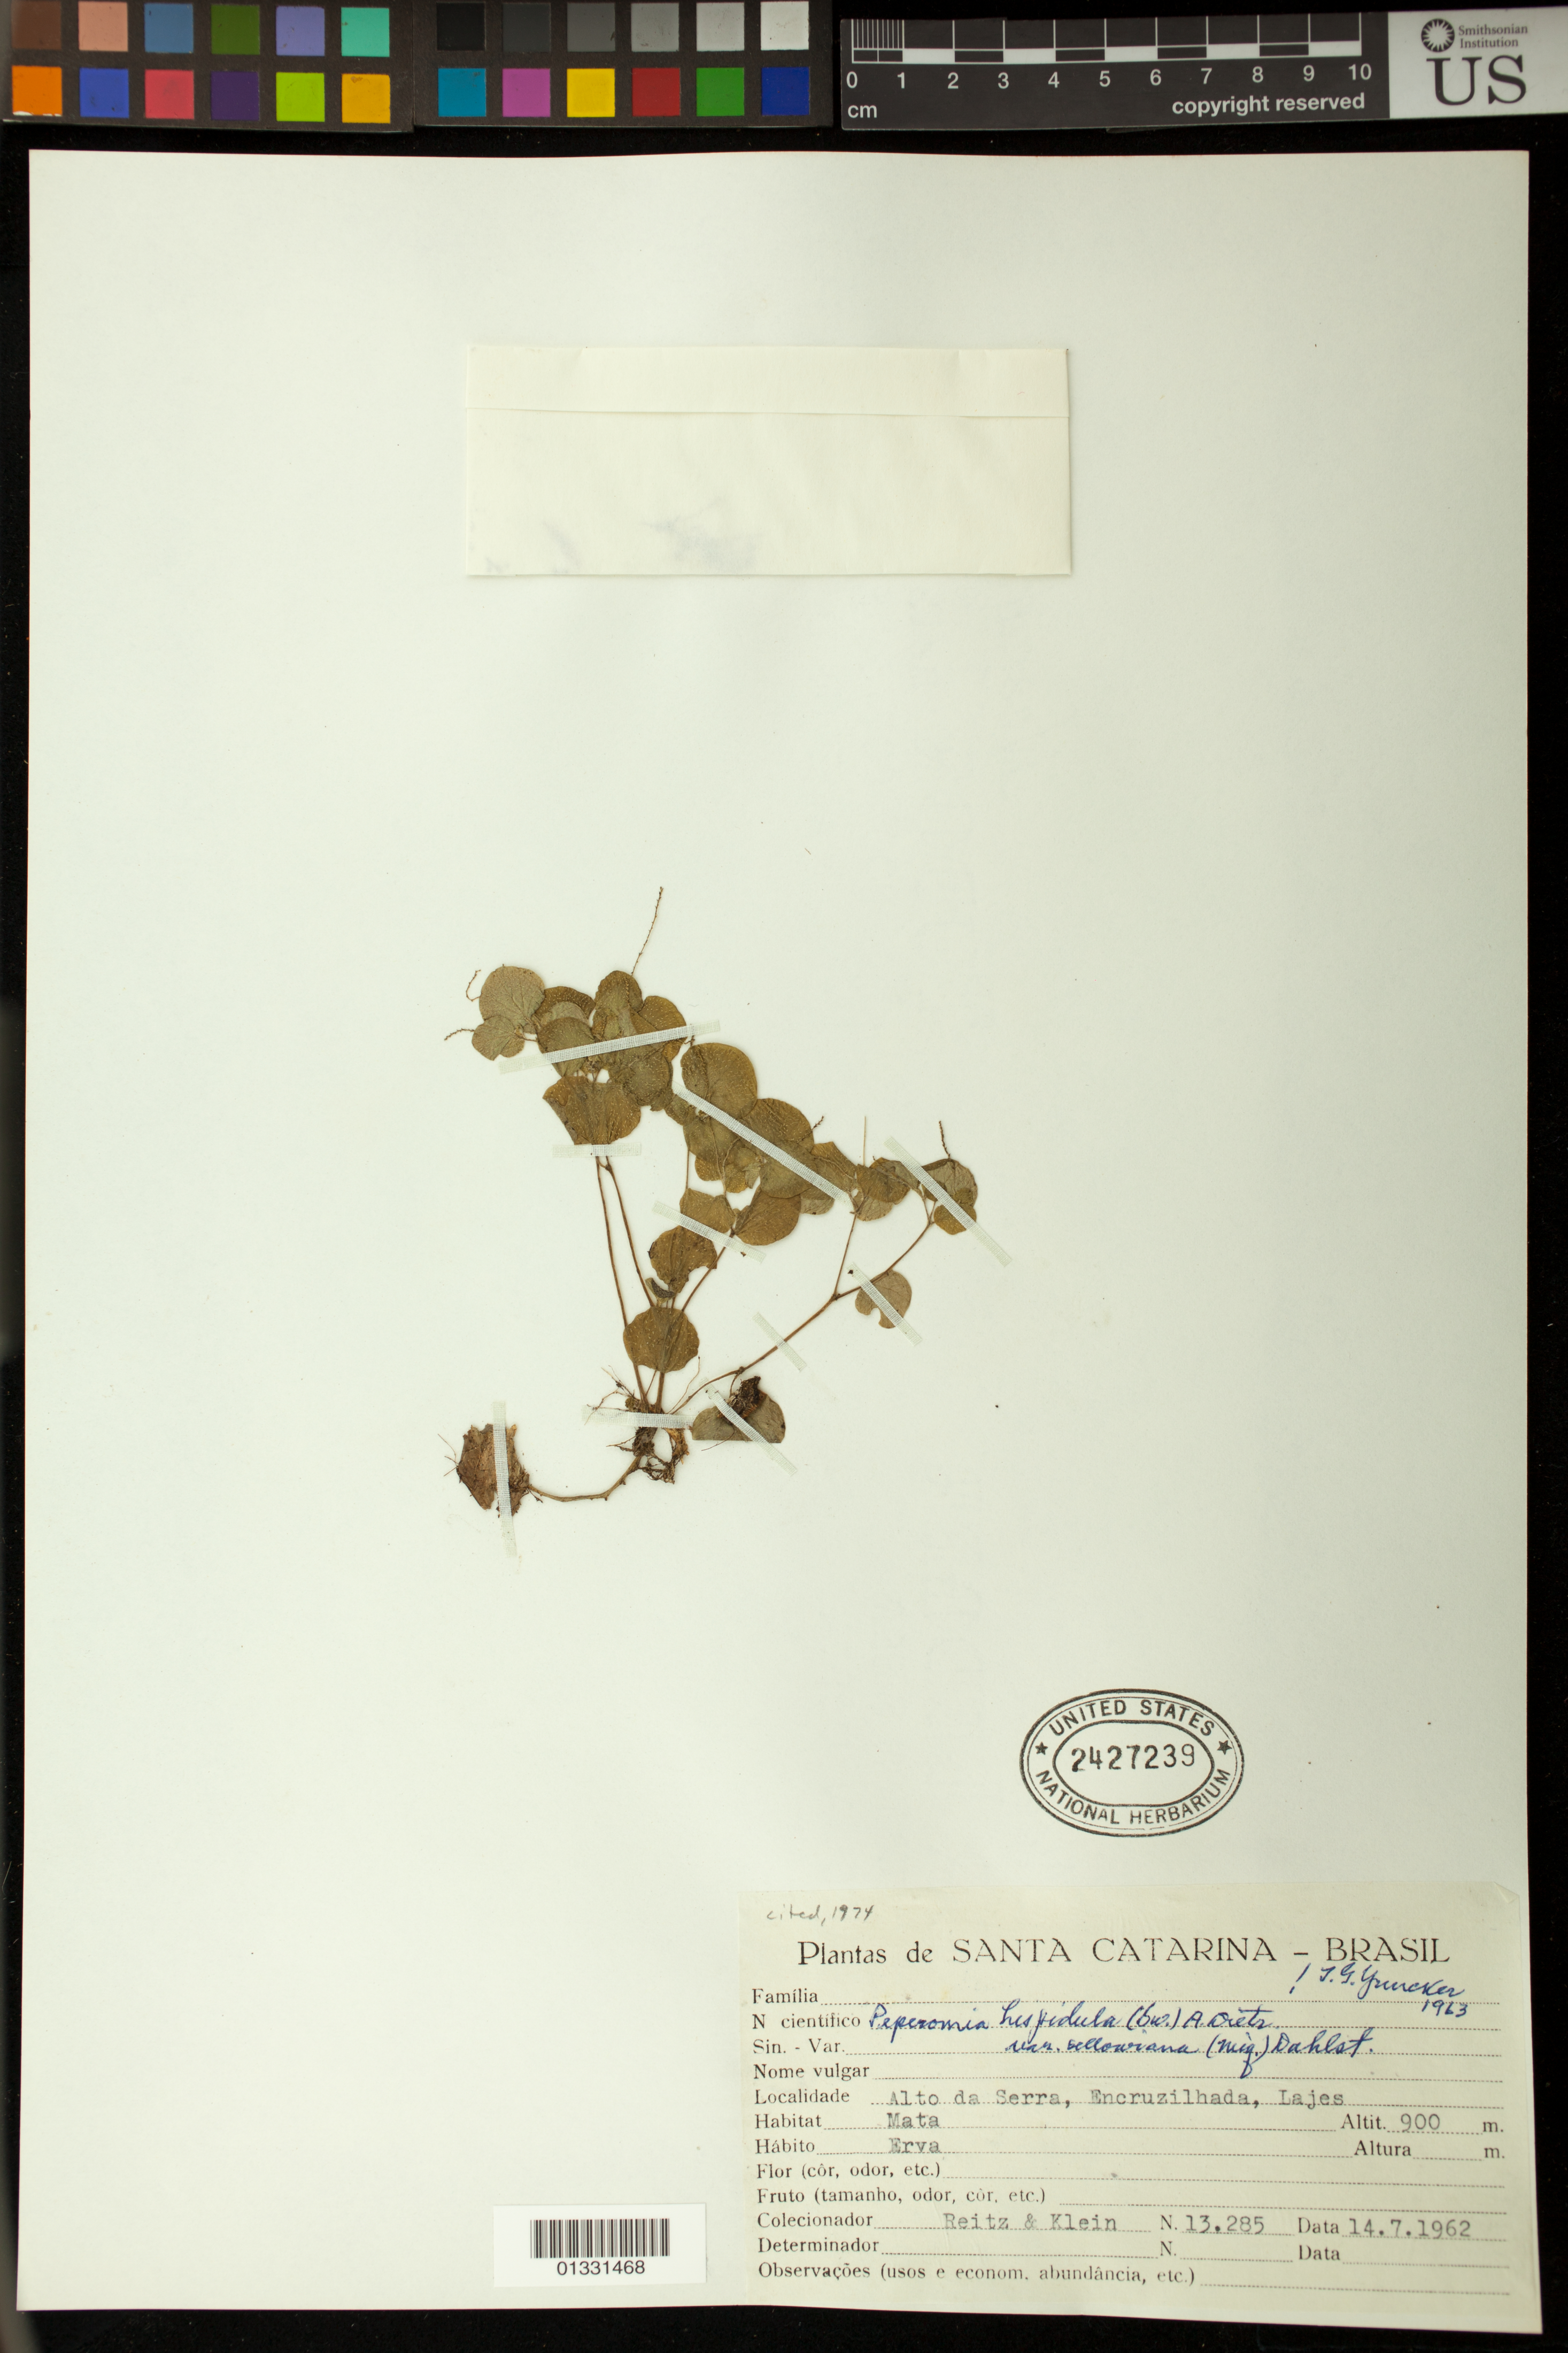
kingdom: Plantae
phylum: Tracheophyta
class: Magnoliopsida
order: Piperales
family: Piperaceae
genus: Peperomia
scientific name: Peperomia hispidula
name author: (Sw.) A. Dietr.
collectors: R. Reitz & R. M. Klein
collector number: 13285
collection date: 1962-07-14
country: Brazil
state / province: Santa Catarina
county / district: Lages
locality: Alto da Serra, Encruzilhada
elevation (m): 900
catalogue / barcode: US 2427239